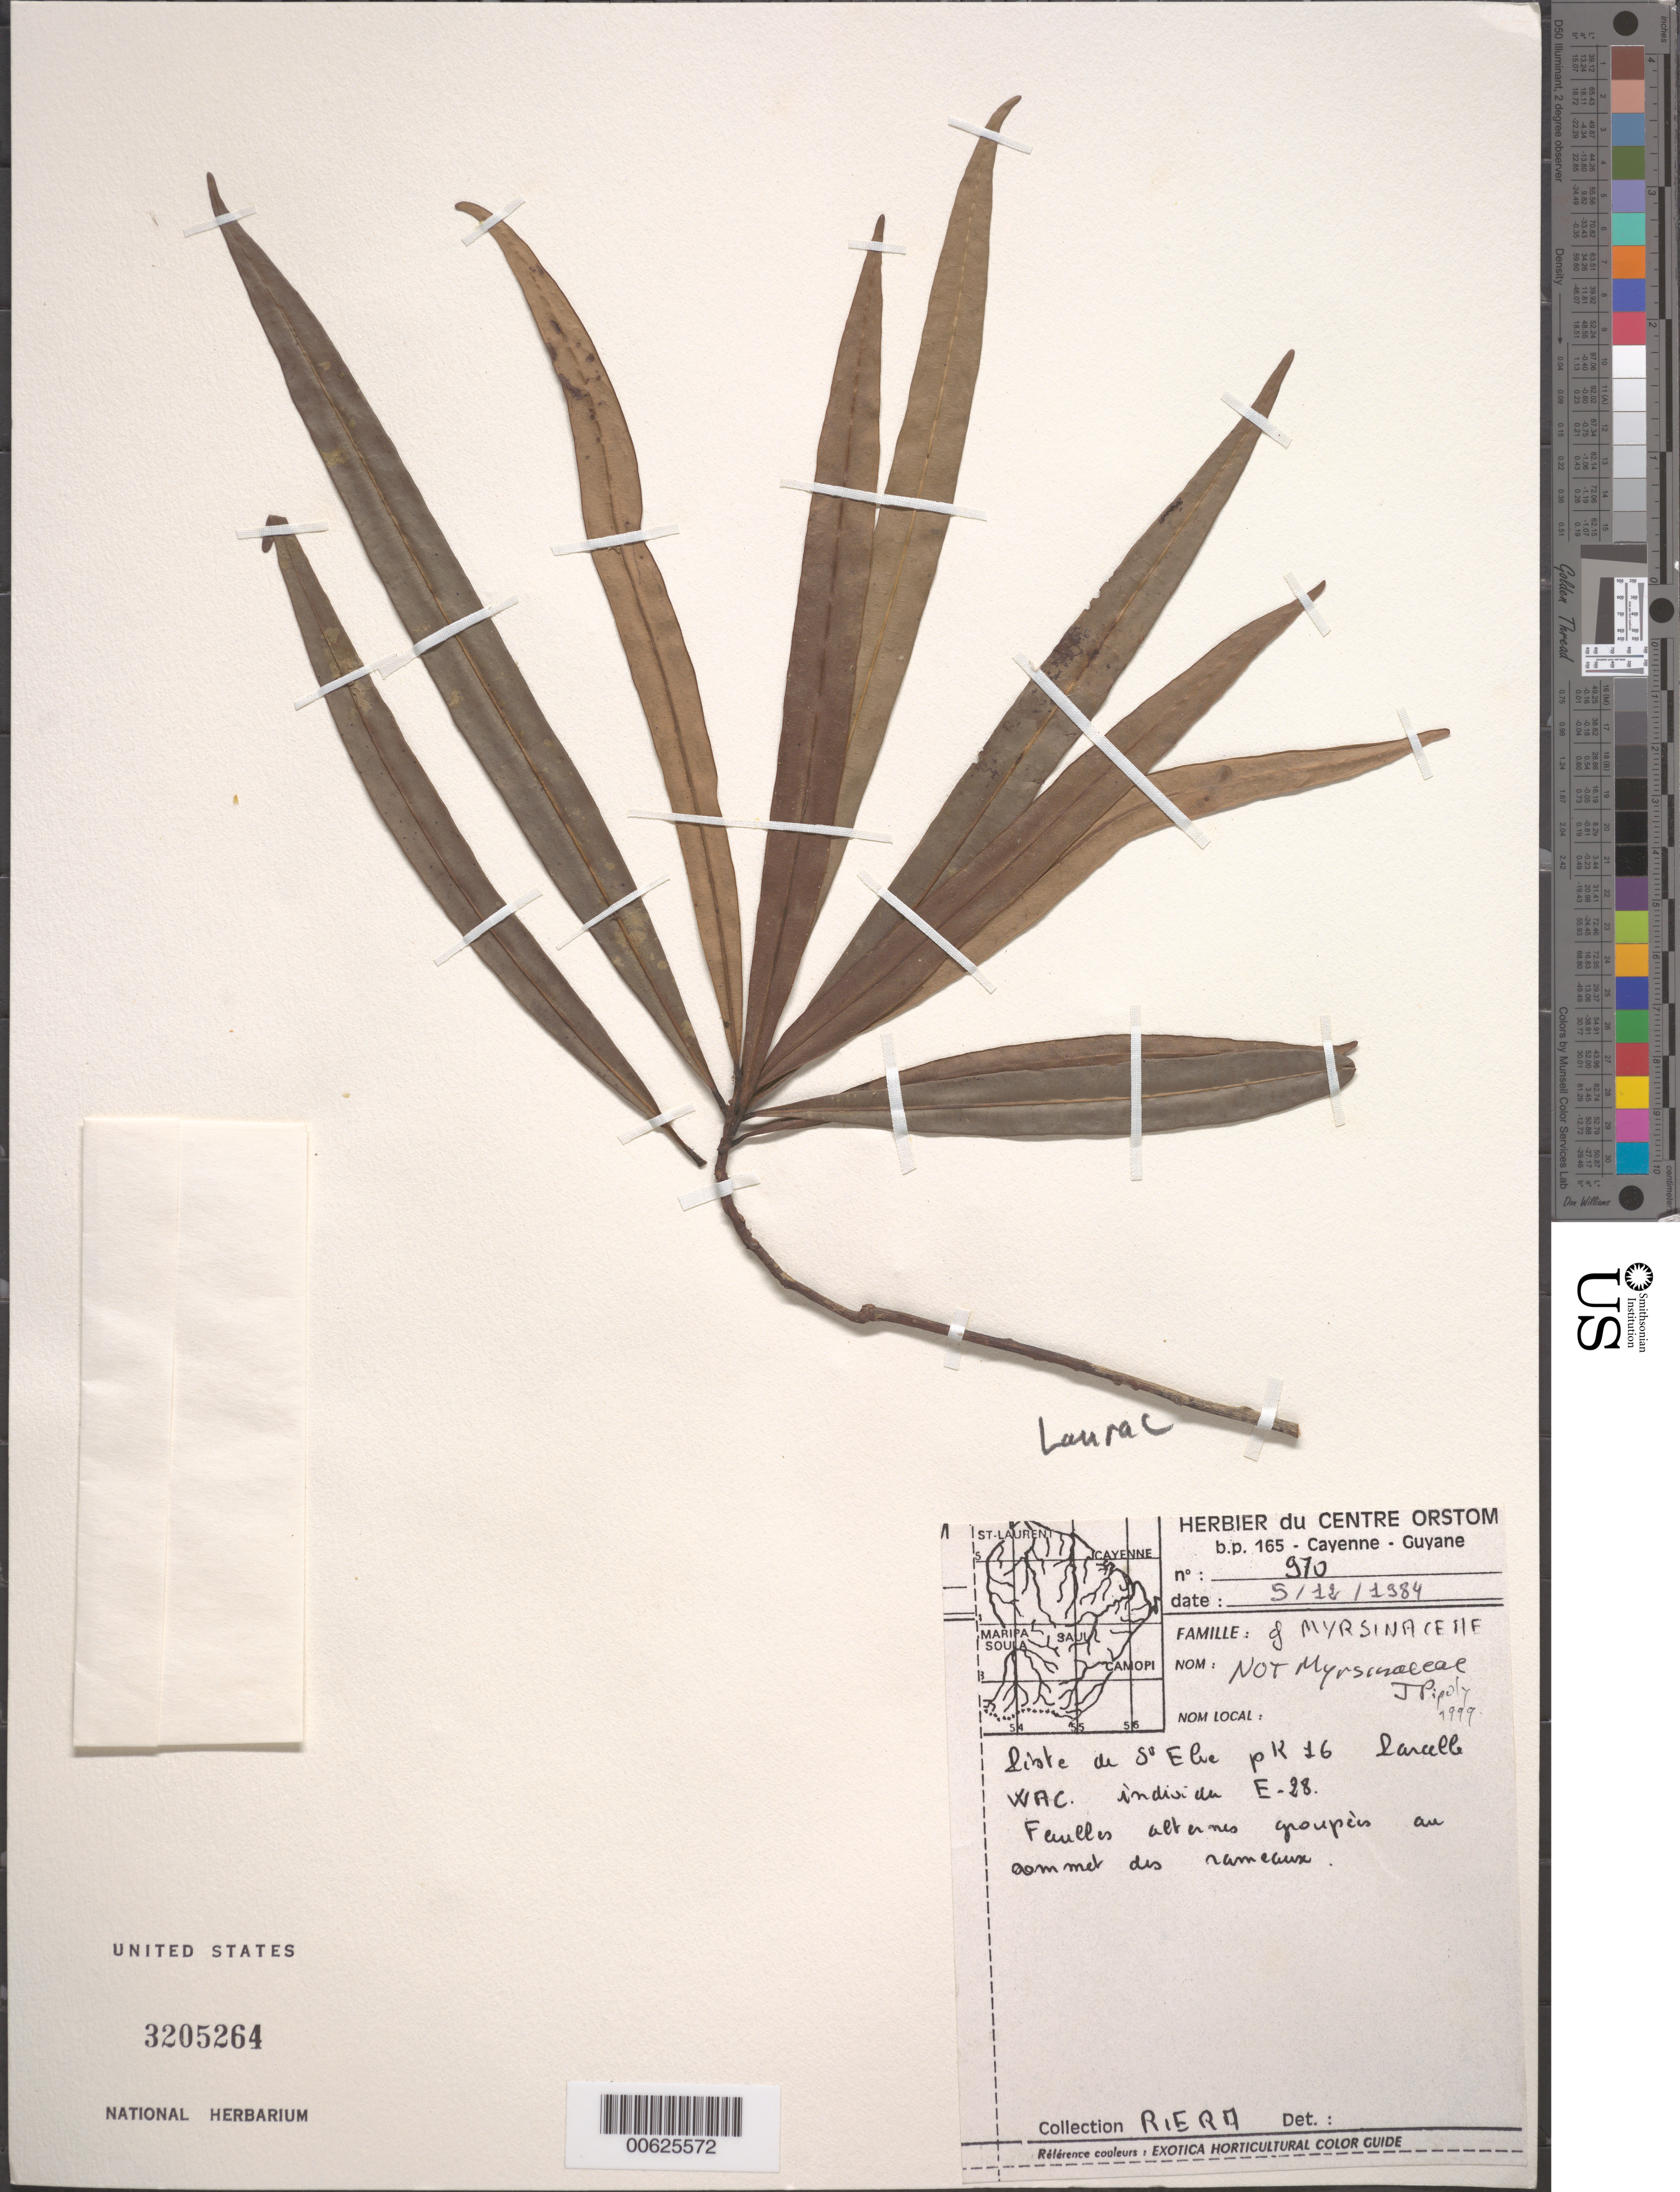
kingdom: Plantae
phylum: Tracheophyta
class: Magnoliopsida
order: Laurales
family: Lauraceae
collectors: B. Riéra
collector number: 970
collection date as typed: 5-Dec-84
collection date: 1984-12-05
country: French Guiana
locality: Piste de Saint-Élie, pk. 16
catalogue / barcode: US 3205264